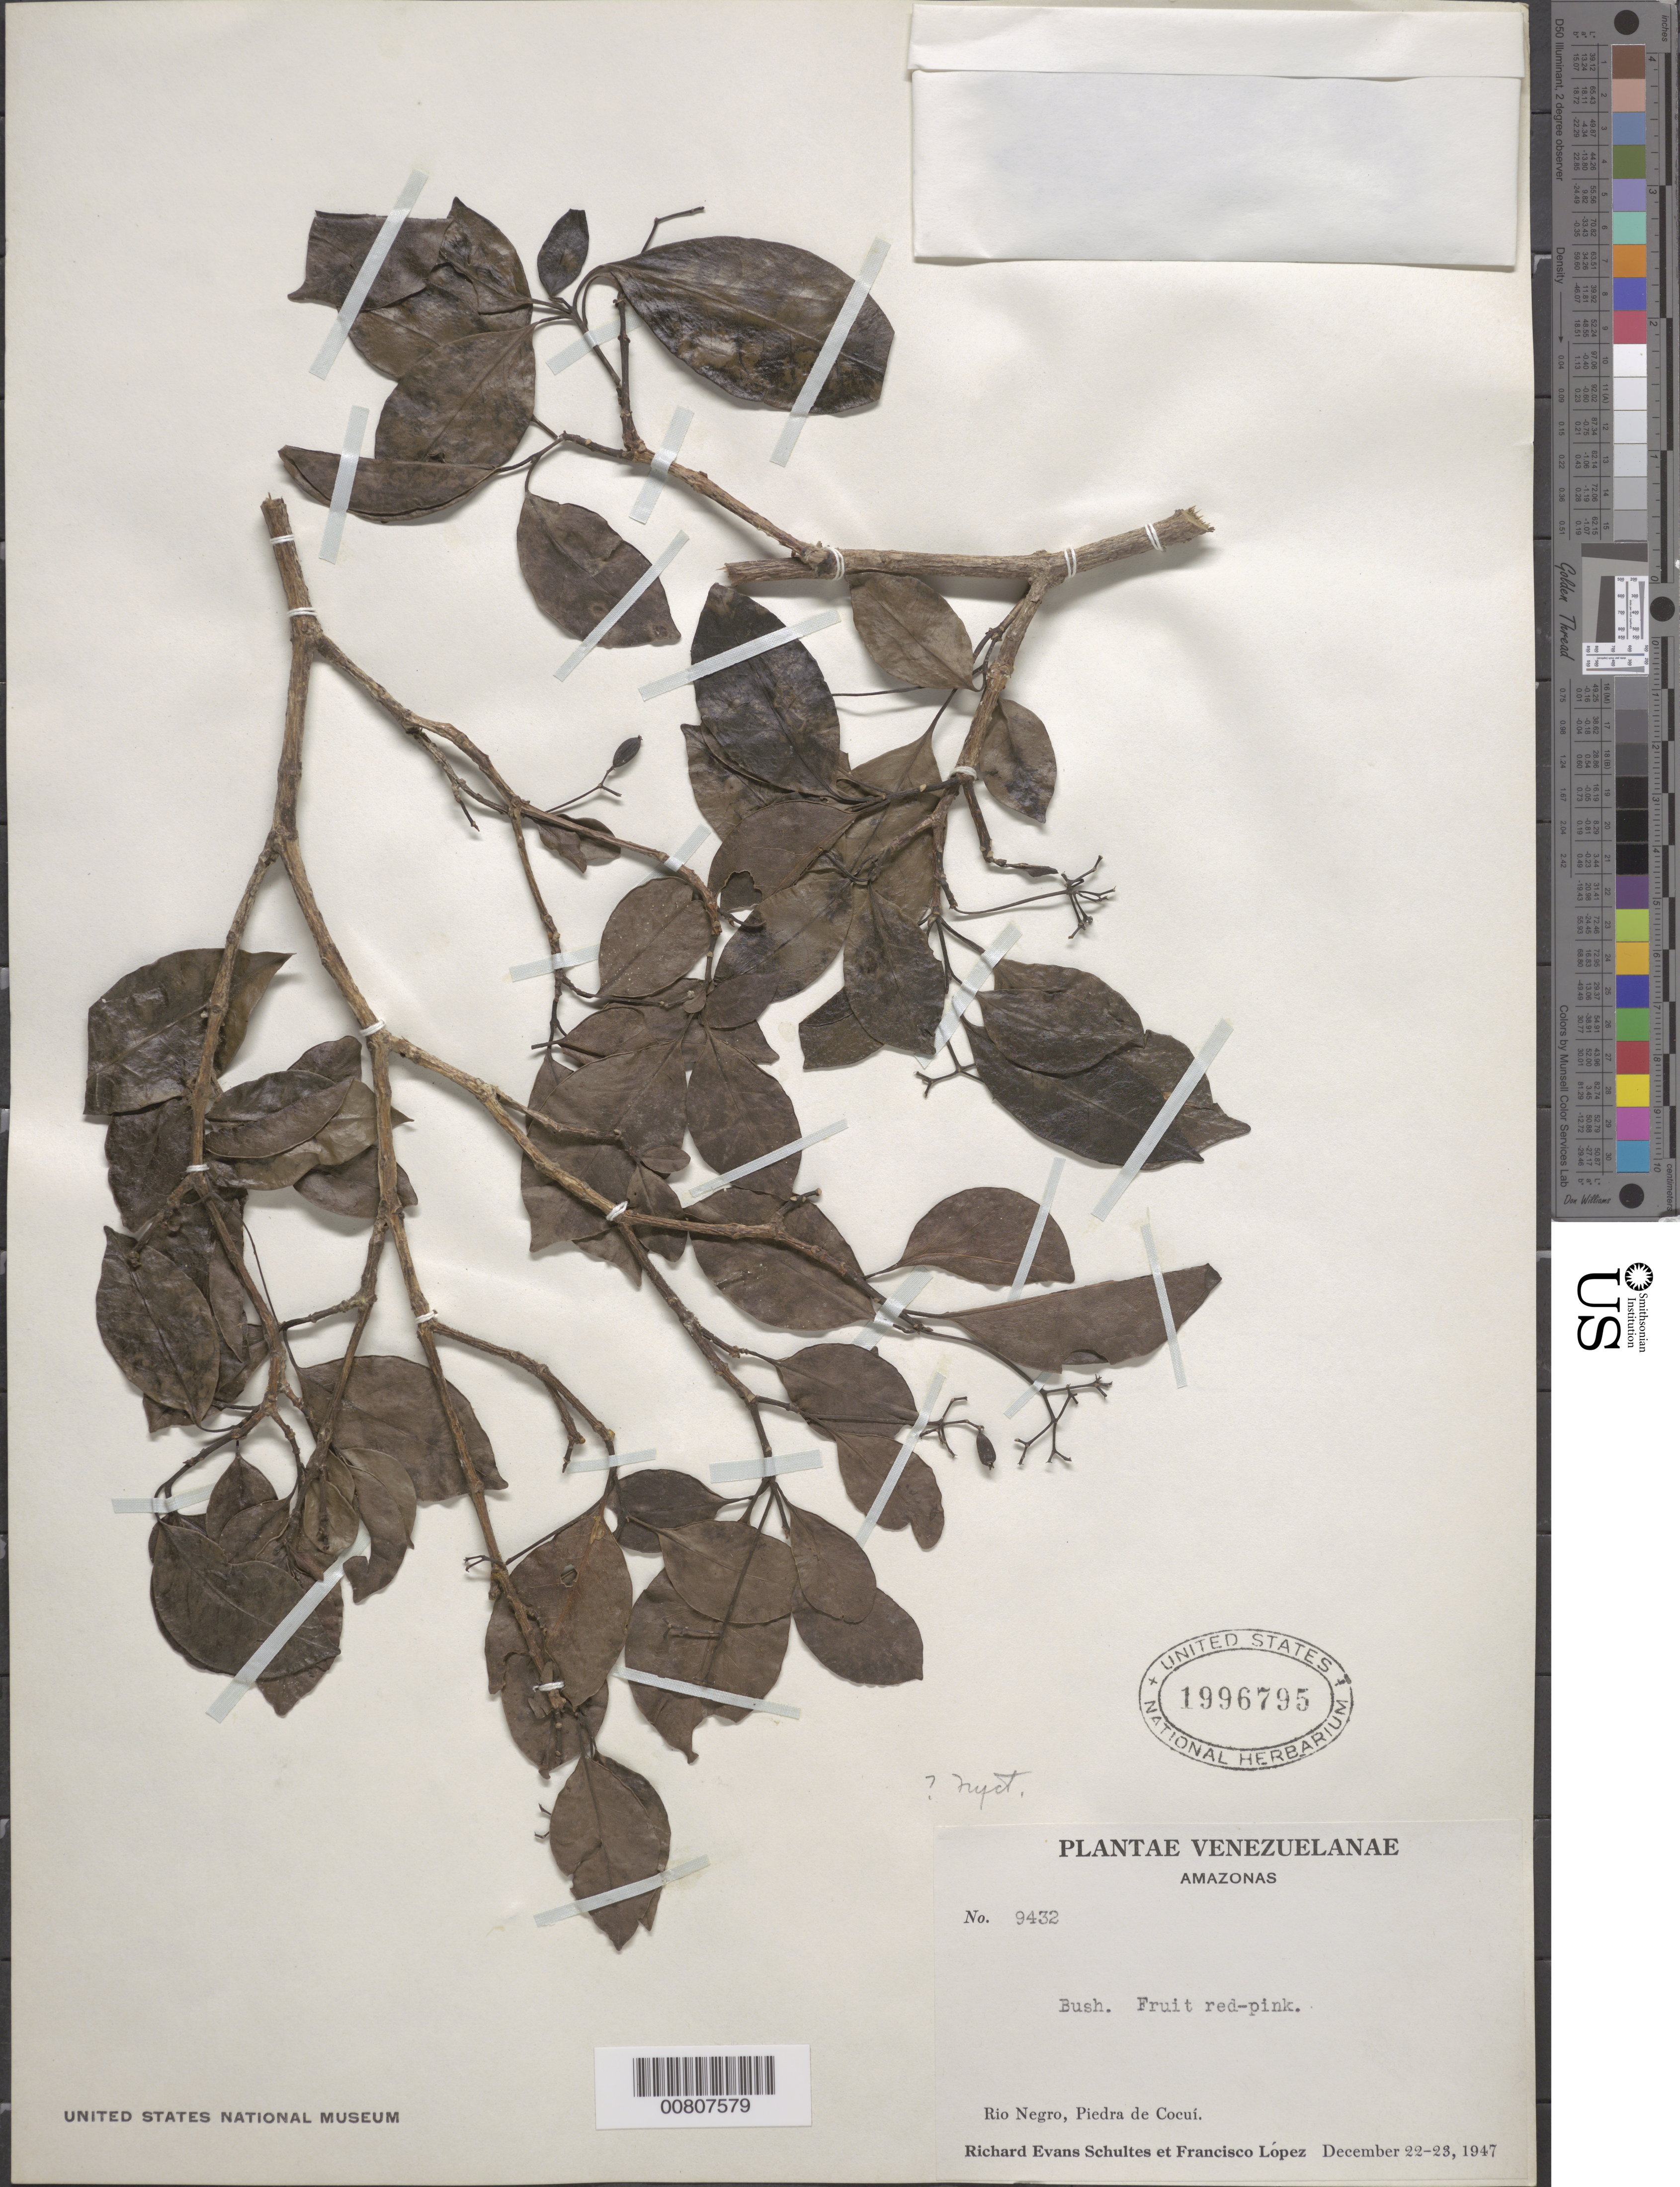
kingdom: Plantae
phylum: Tracheophyta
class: Magnoliopsida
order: Caryophyllales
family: Nyctaginaceae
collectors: R. E. Schultes & F. Lopéz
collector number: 9432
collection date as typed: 22-Dec-47 to 23-Dec-47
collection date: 1947-12-22/1947-12-23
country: Venezuela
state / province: Amazonas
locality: Río Negro, Piedra de Cocuí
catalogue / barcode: US 1996795